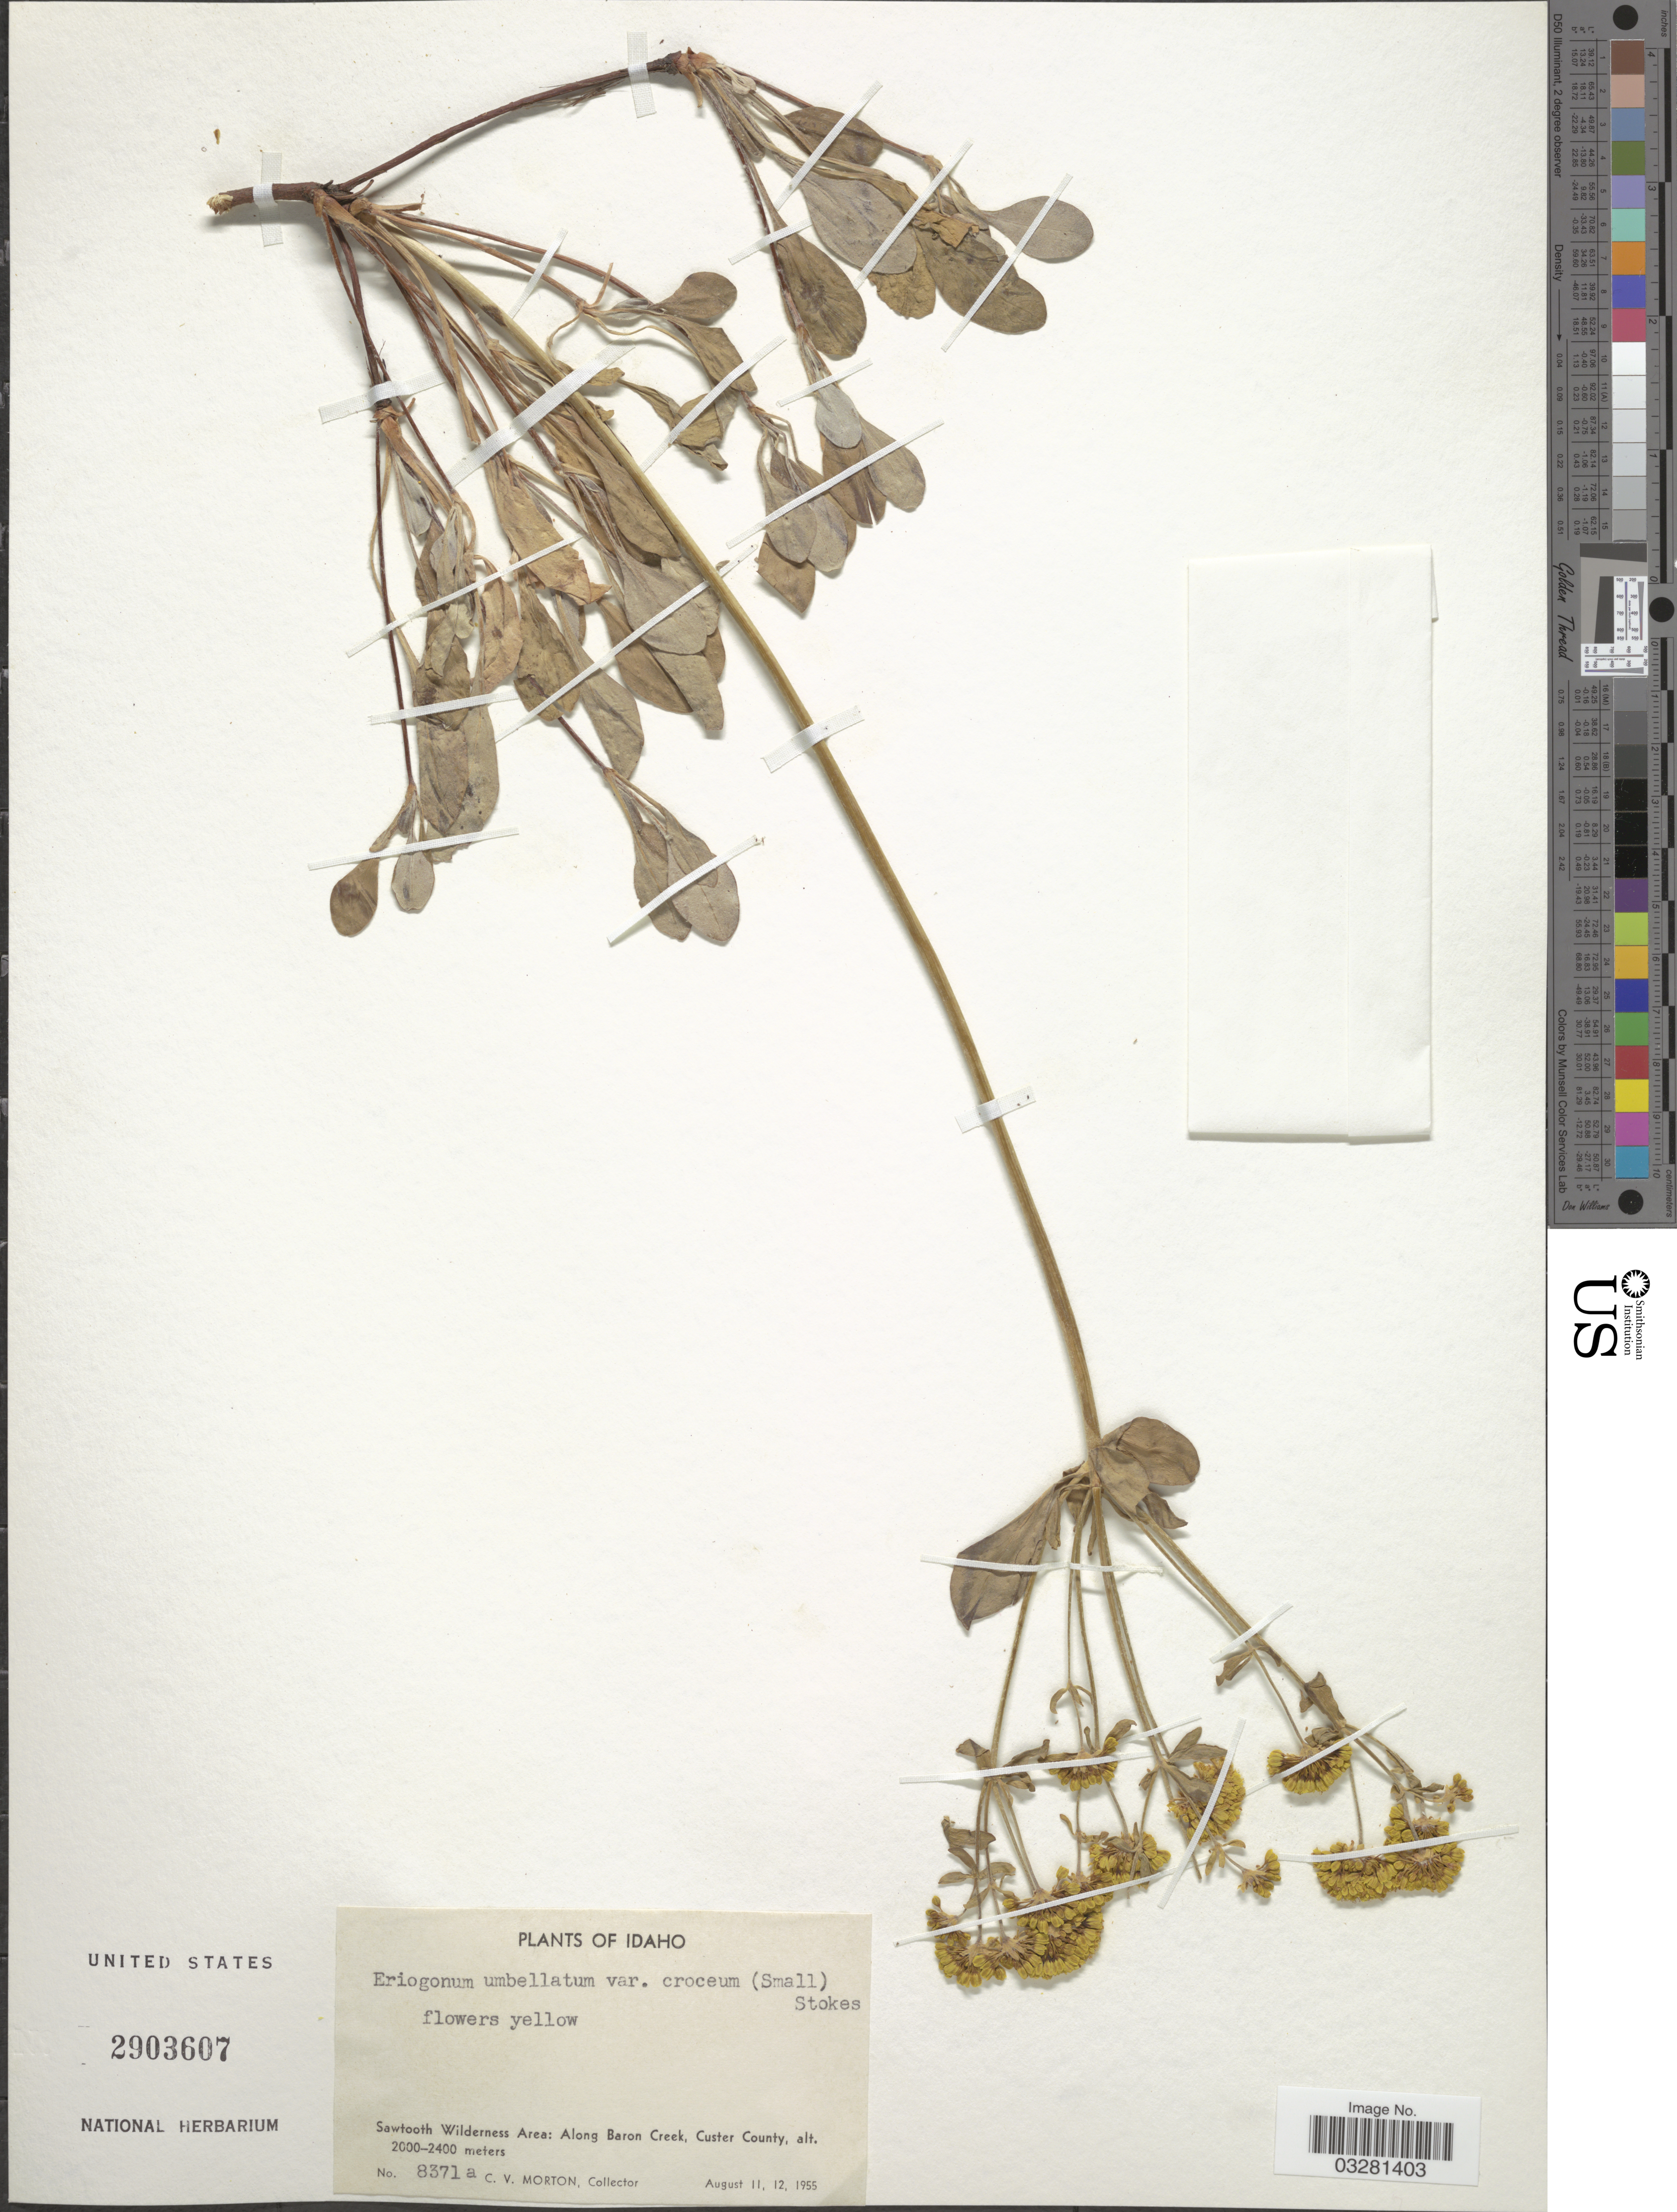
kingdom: Plantae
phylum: Tracheophyta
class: Magnoliopsida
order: Caryophyllales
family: Polygonaceae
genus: Eriogonum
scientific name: Eriogonum umbellatum var. umbellatum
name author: Torr.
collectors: C. V. Morton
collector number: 8371a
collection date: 1955-08-11/1955-08-12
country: United States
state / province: Idaho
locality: Sawtooth Wilderness Area: Along Baron Creek, Custer County.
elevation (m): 2000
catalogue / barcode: US 2903607